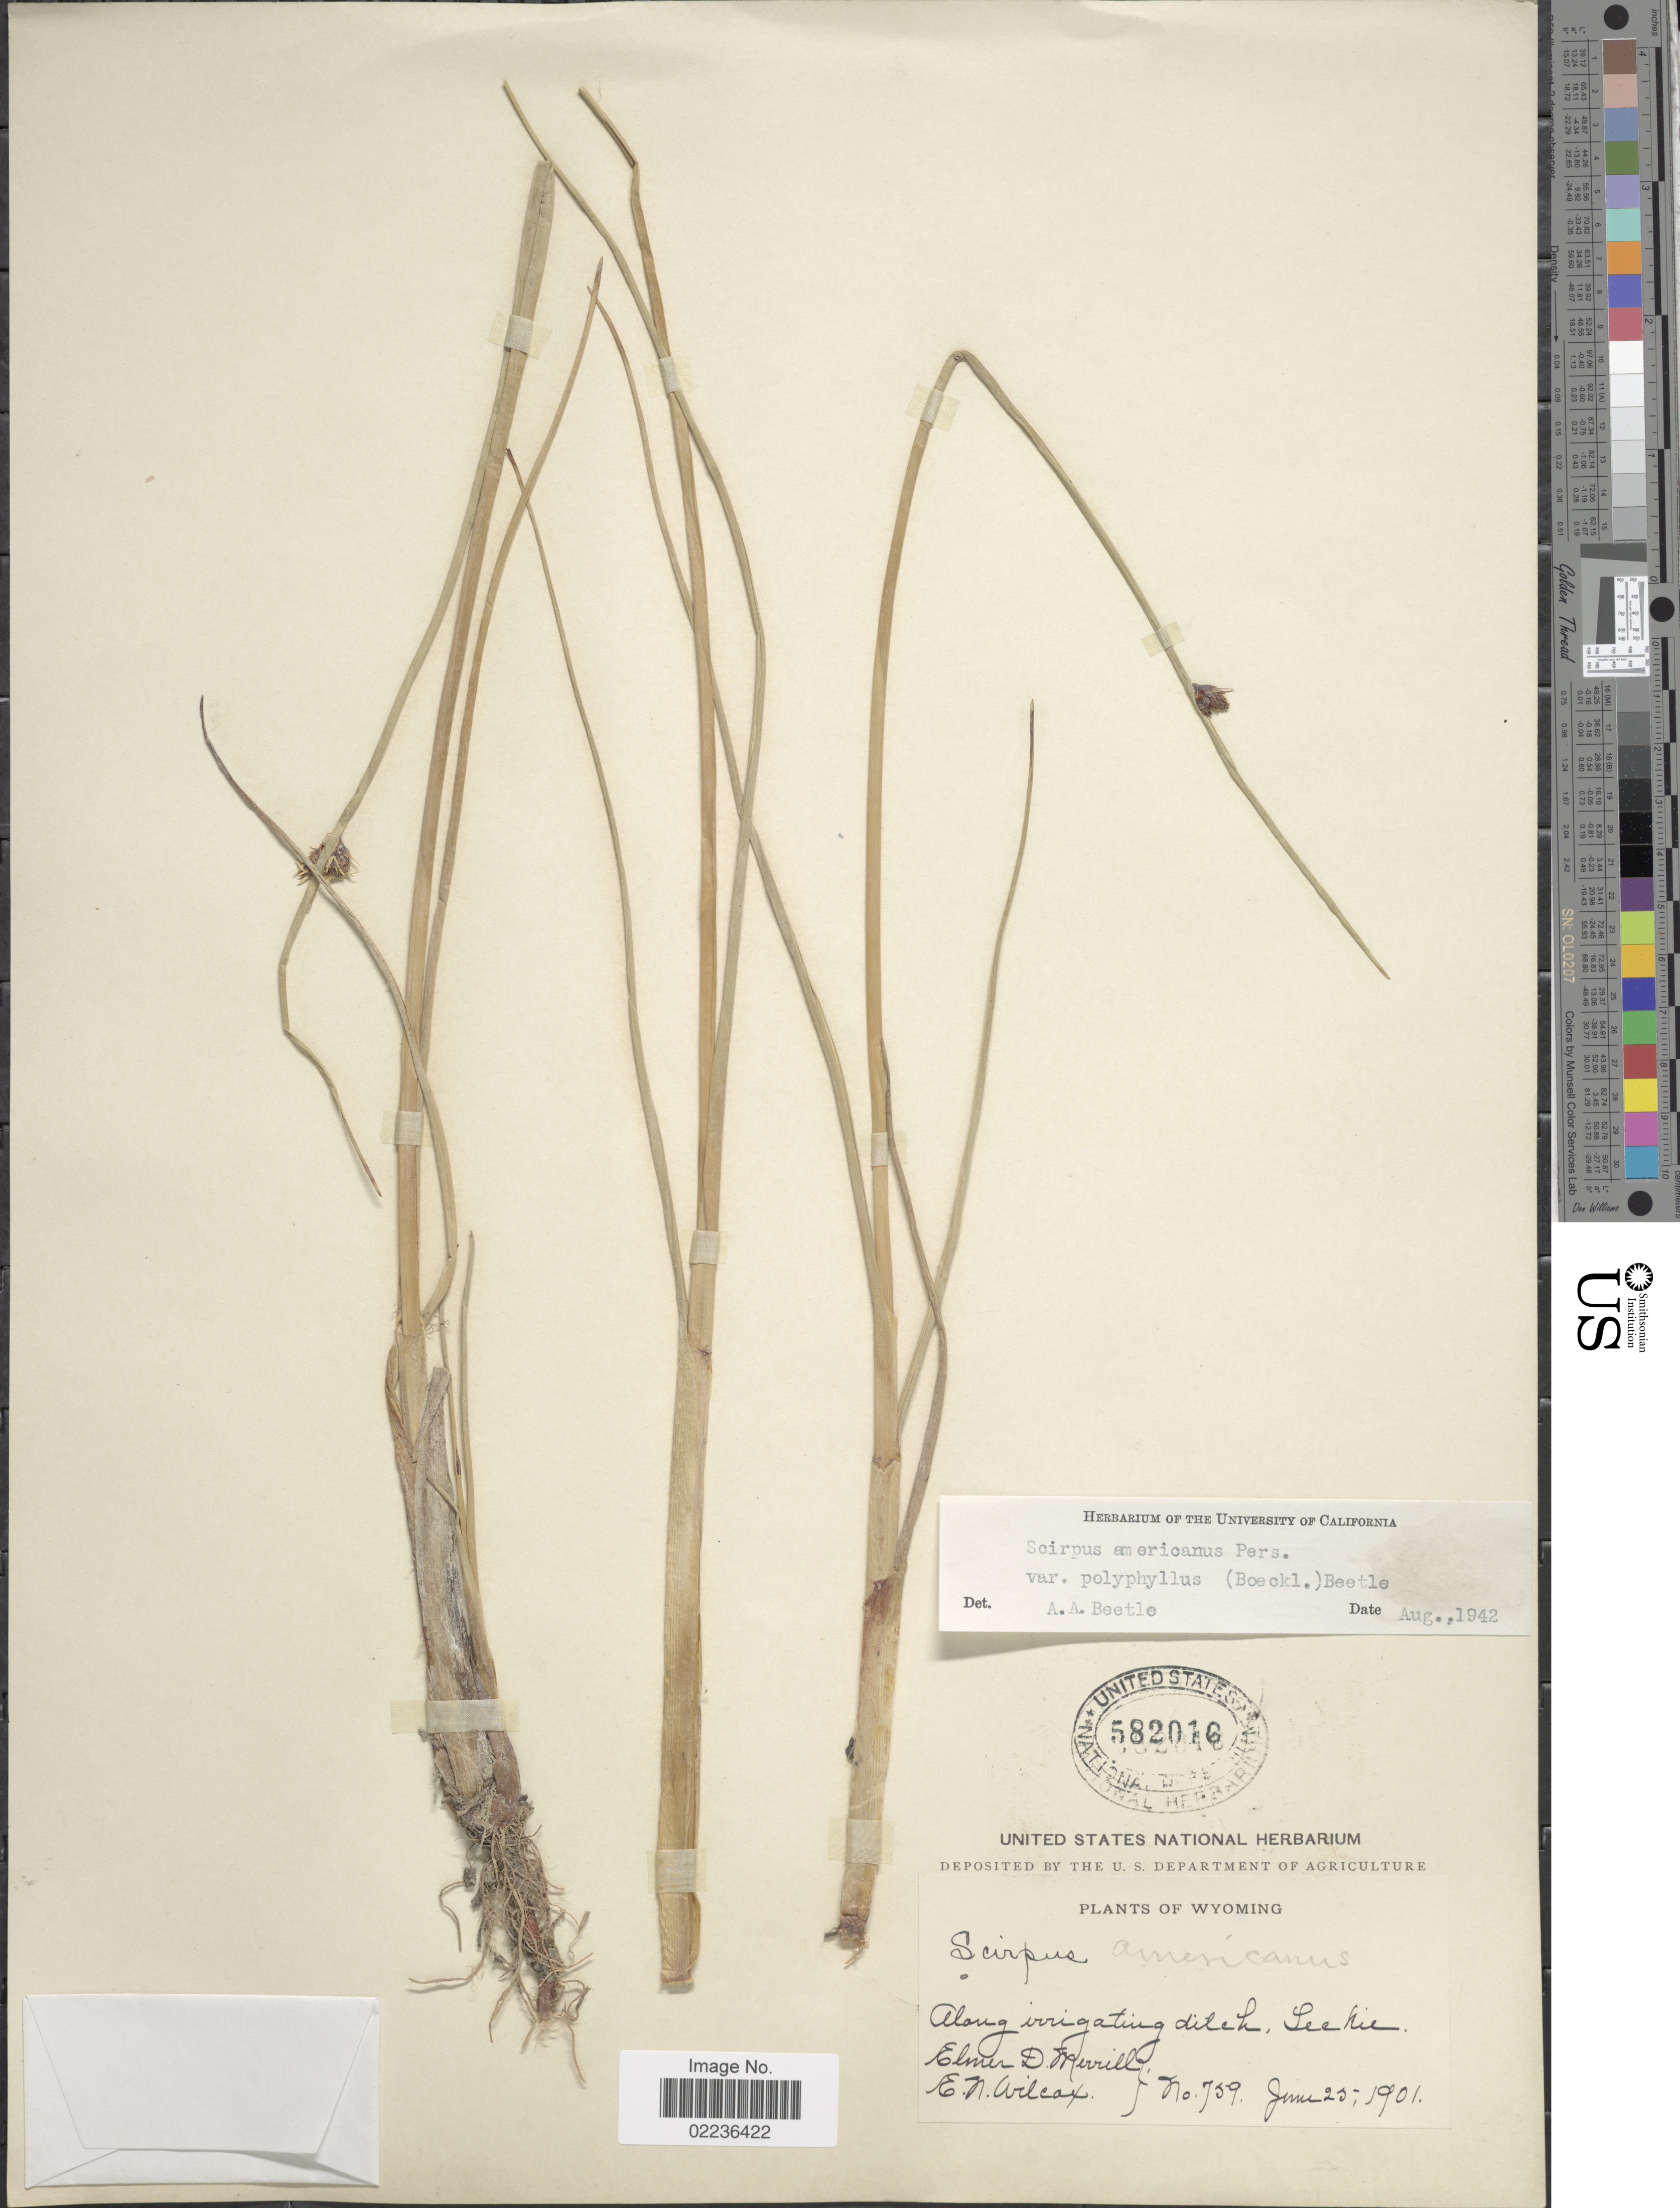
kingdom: Plantae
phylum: Tracheophyta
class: Liliopsida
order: Poales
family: Cyperaceae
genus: Schoenoplectus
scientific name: Schoenoplectus pungens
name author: (Vahl) Palla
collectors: E. D. Merrill & E. Wilcox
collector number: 759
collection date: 1901-06-25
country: United States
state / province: Wyoming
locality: Along irrigating ditch, Leckie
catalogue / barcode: US 582016